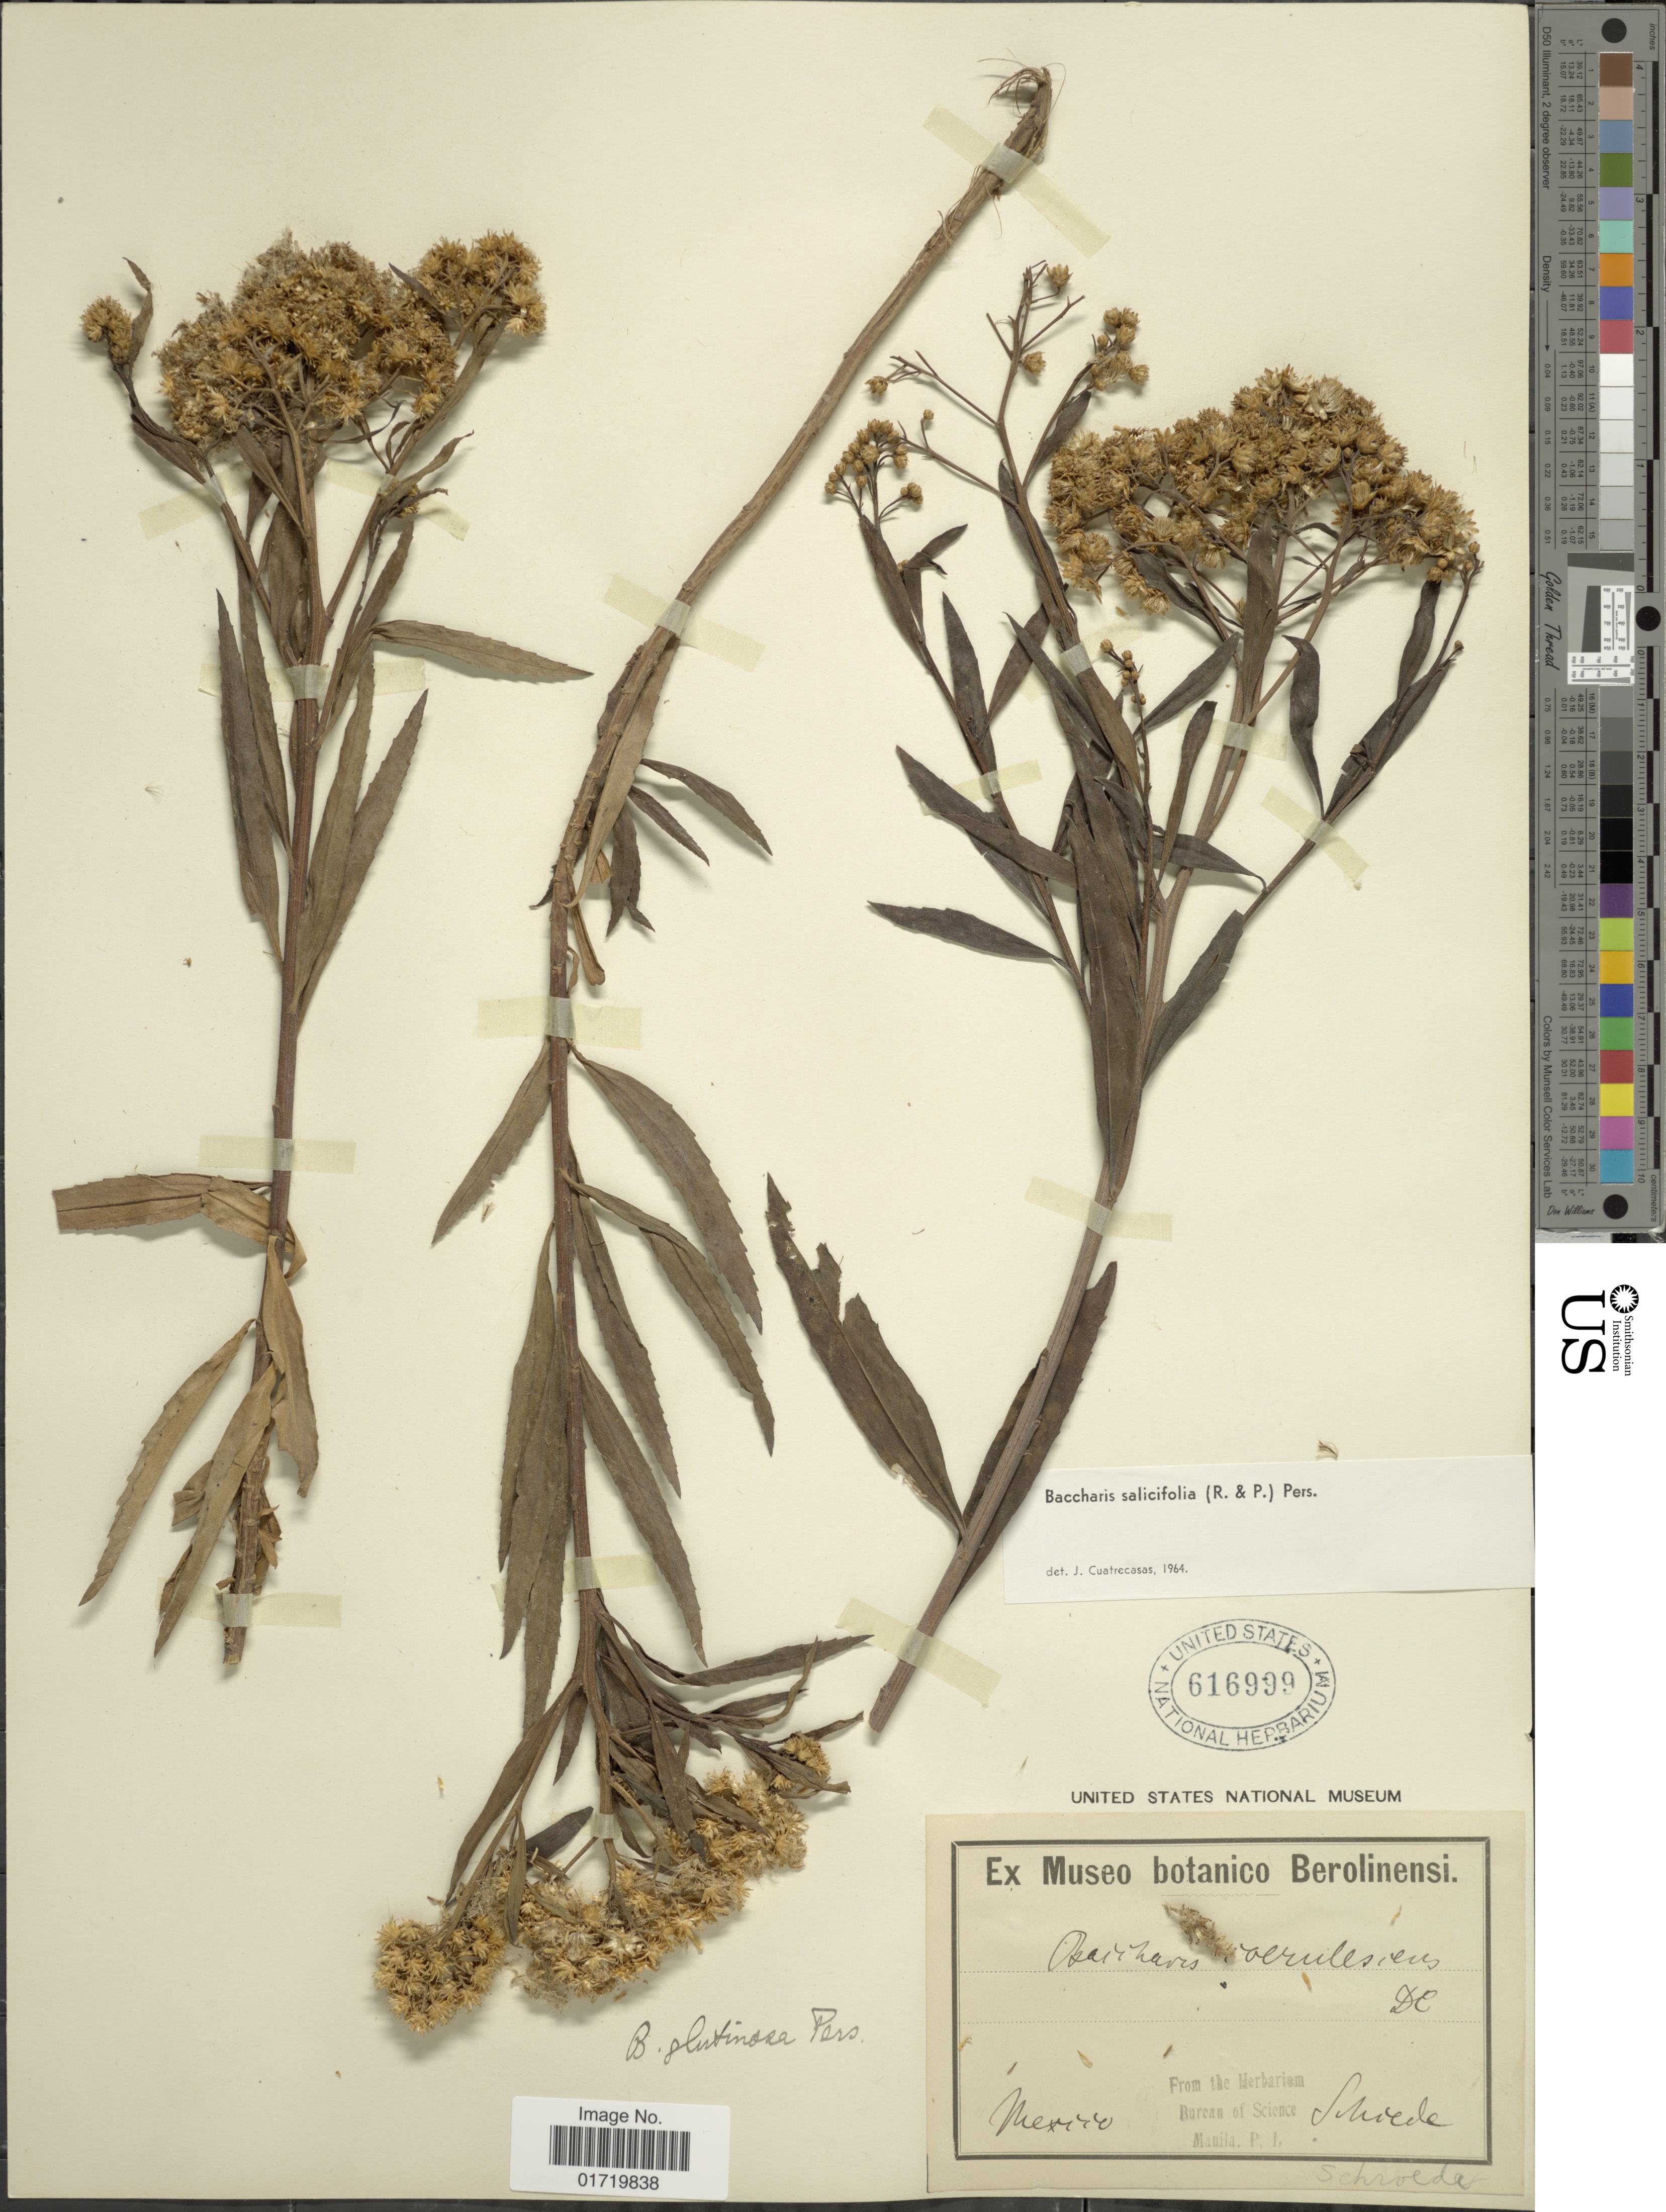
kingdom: Plantae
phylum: Tracheophyta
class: Magnoliopsida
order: Asterales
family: Asteraceae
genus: Baccharis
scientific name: Baccharis salicifolia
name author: (Ruiz & Pav.) Pers.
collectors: Schroede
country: Mexico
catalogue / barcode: US 616999